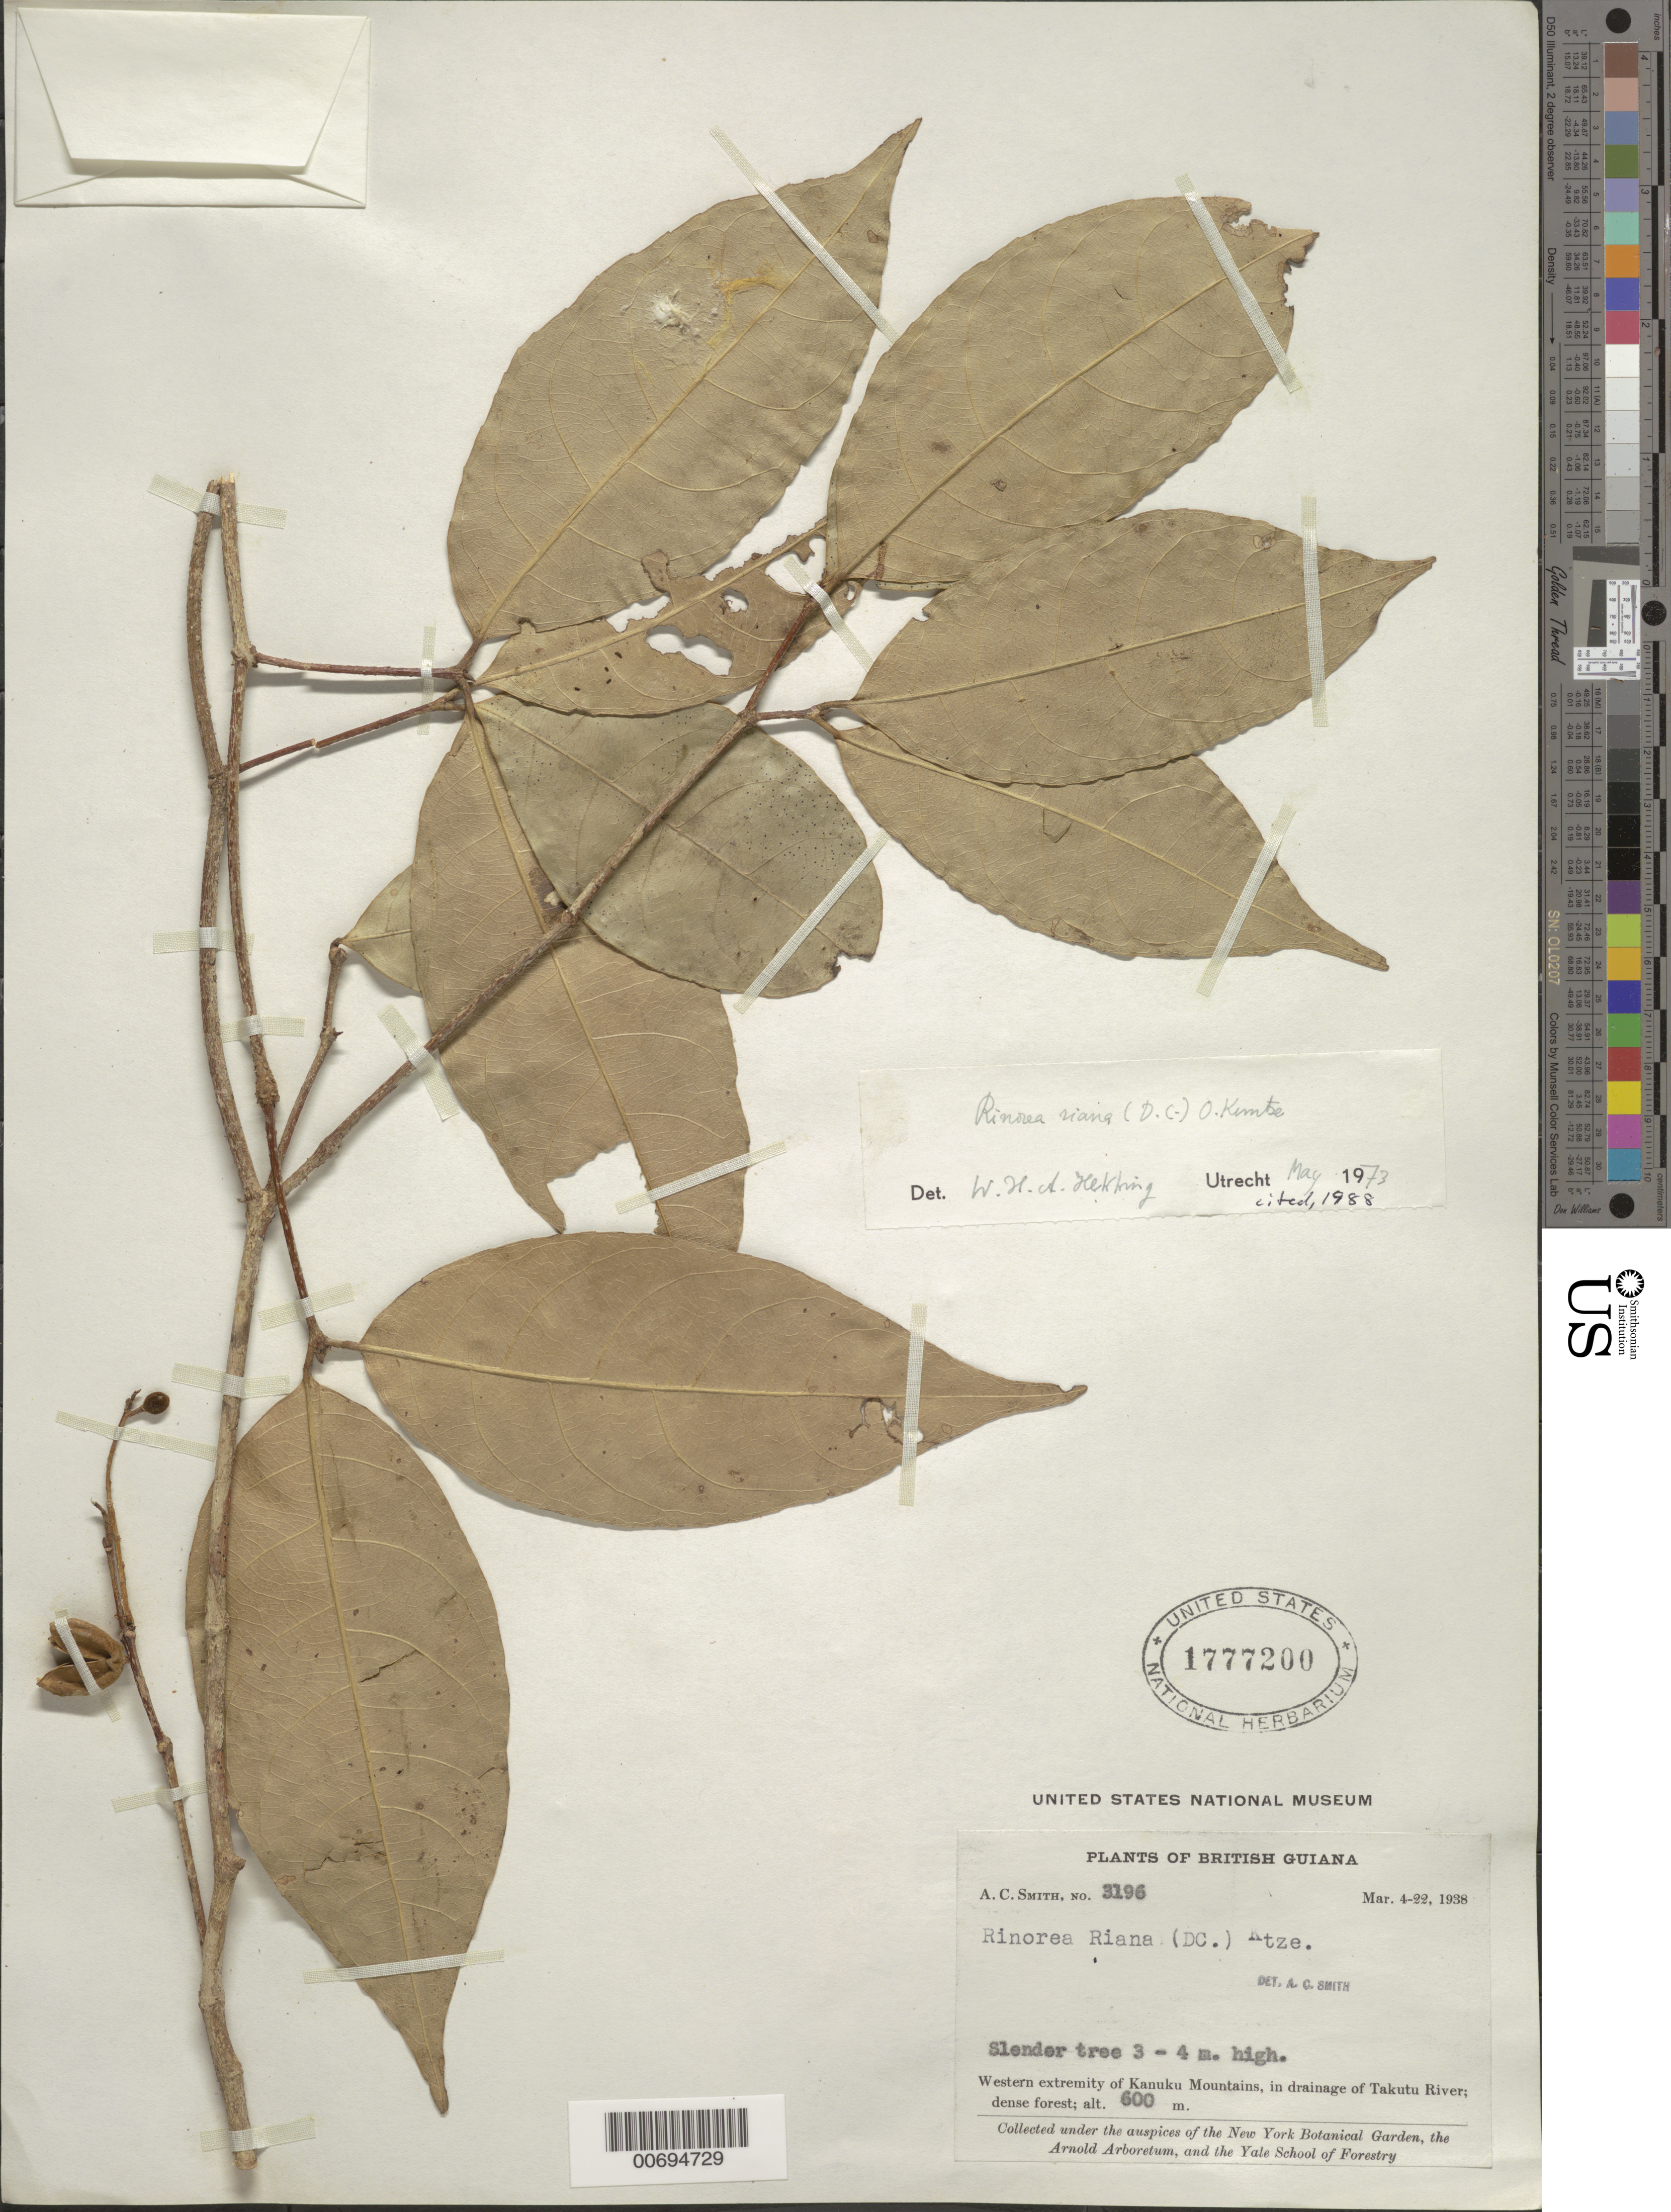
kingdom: Plantae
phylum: Tracheophyta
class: Magnoliopsida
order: Malpighiales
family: Violaceae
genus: Rinorea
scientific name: Rinorea riana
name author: Kuntze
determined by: Hekking, W. H. A.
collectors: A. C. Smith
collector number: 3196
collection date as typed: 4-Mar-38 to 22-Mar-38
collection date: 1938-03-04/1938-03-22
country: Guyana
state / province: U. Takutu-U. Essequibo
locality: Kanuku Mts., drainage of Takutu R., western extremity of Kanuku Mountains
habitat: Dense forest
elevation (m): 600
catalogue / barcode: US 1777200